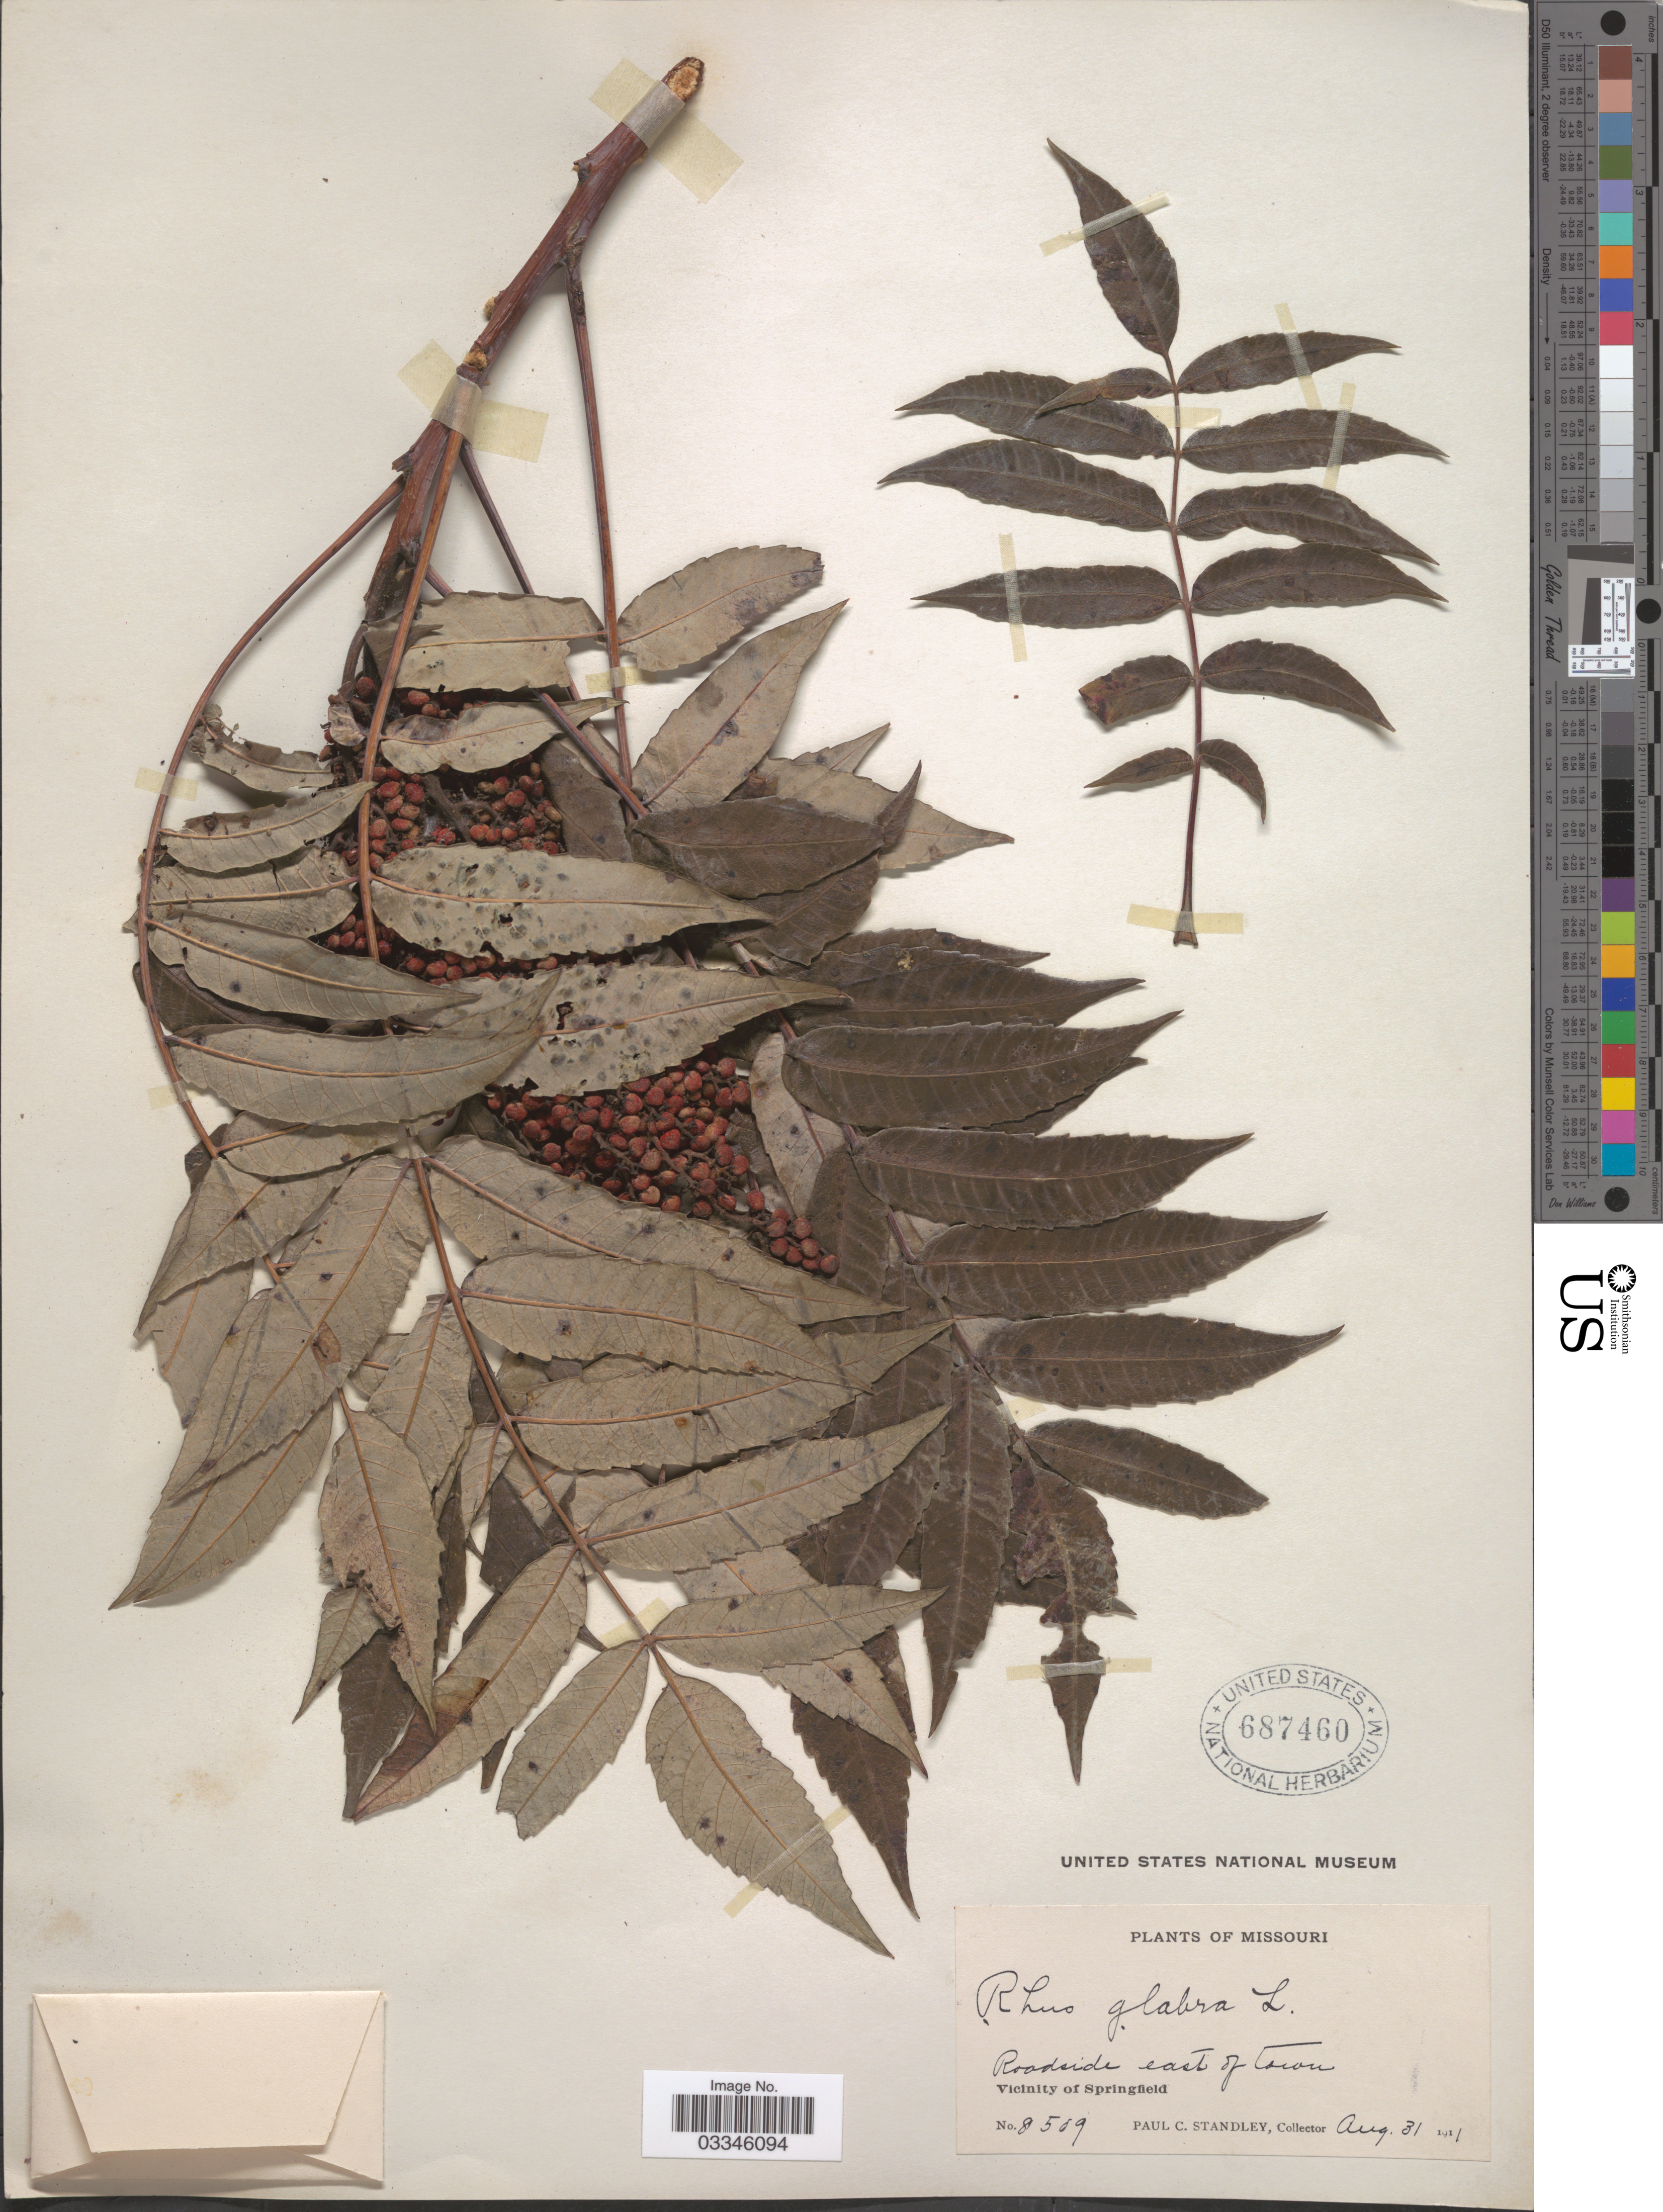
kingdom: Plantae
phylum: Tracheophyta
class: Magnoliopsida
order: Sapindales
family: Anacardiaceae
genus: Rhus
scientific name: Rhus glabra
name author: L.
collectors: P. C. Standley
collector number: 8509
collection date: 1911-08-31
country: United States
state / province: Missouri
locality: East of town. Vicinity of Springfield.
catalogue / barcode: US 687460